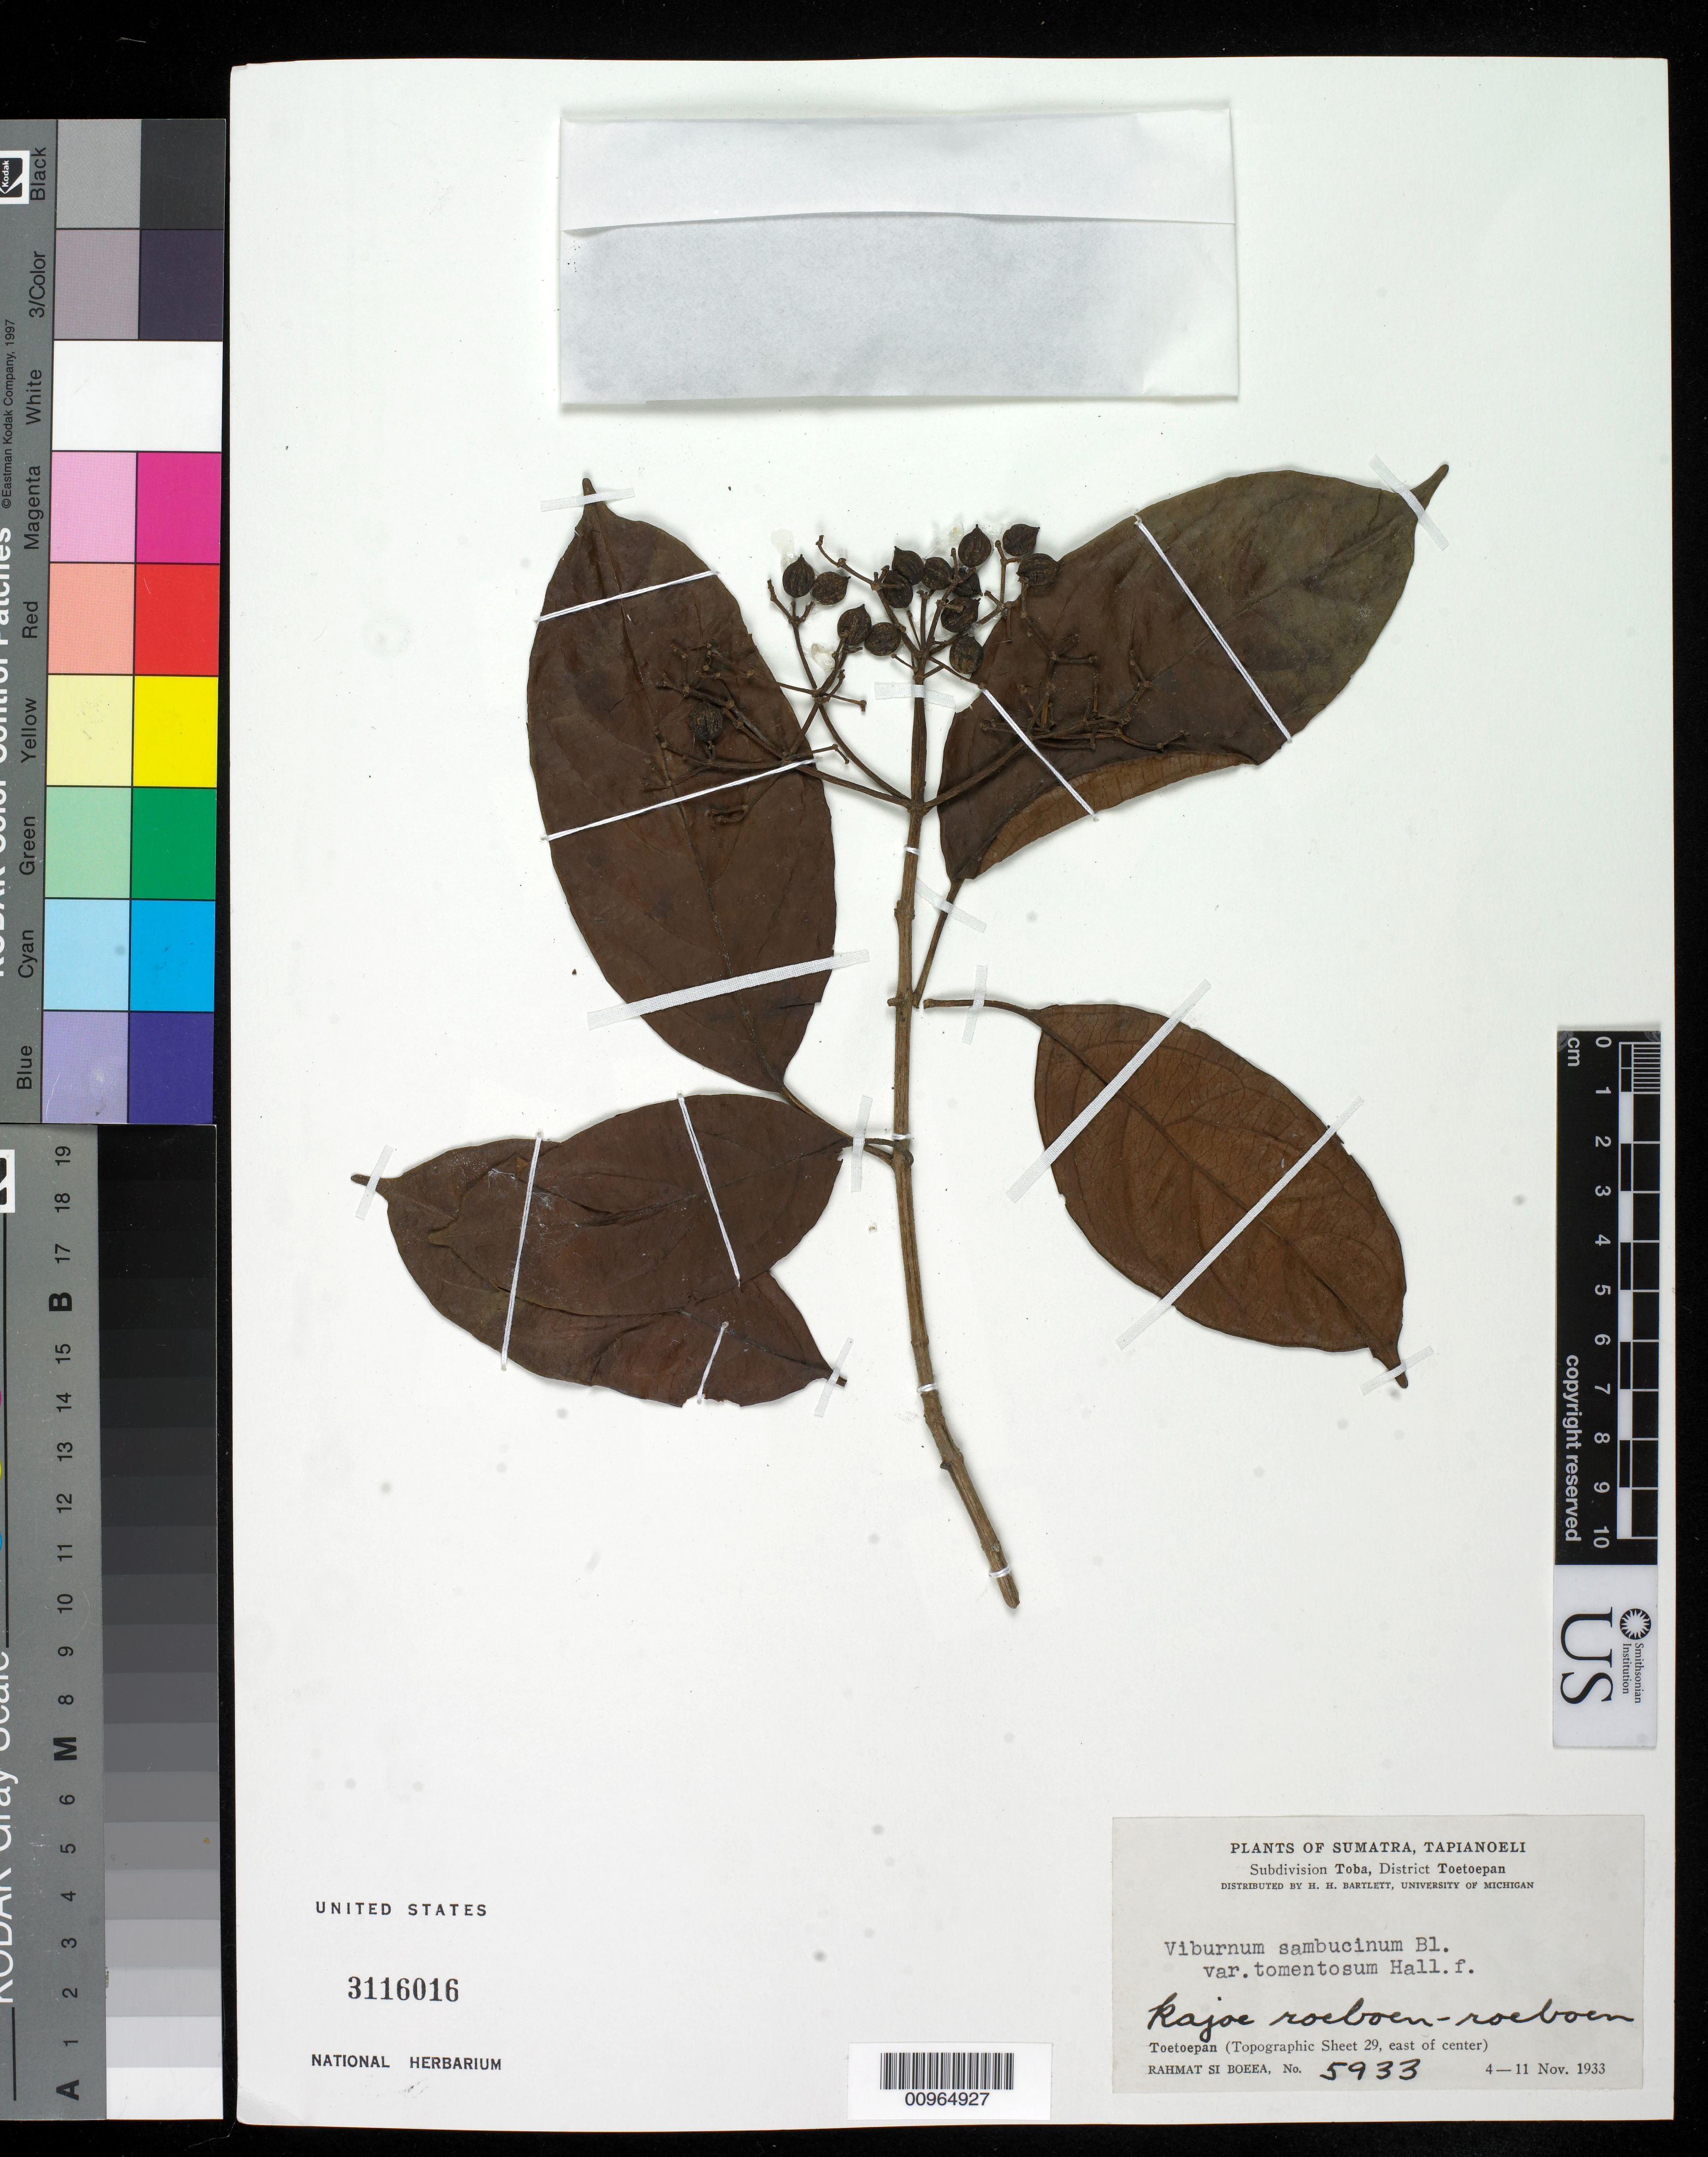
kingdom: Plantae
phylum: Tracheophyta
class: Magnoliopsida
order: Dipsacales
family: Viburnaceae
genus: Viburnum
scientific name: Viburnum sambucinum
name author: Reinw. ex Blume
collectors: Rahmat Si Boeea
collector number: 5933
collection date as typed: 04 Nov 1933 to 11 Nov 1933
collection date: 1933-11-04/1933-11-11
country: Indonesia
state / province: Sumatra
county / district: North Sumatra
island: Sumatra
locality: Toetoepan (Topographic Sheet 29, east of center)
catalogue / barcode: US 3116016